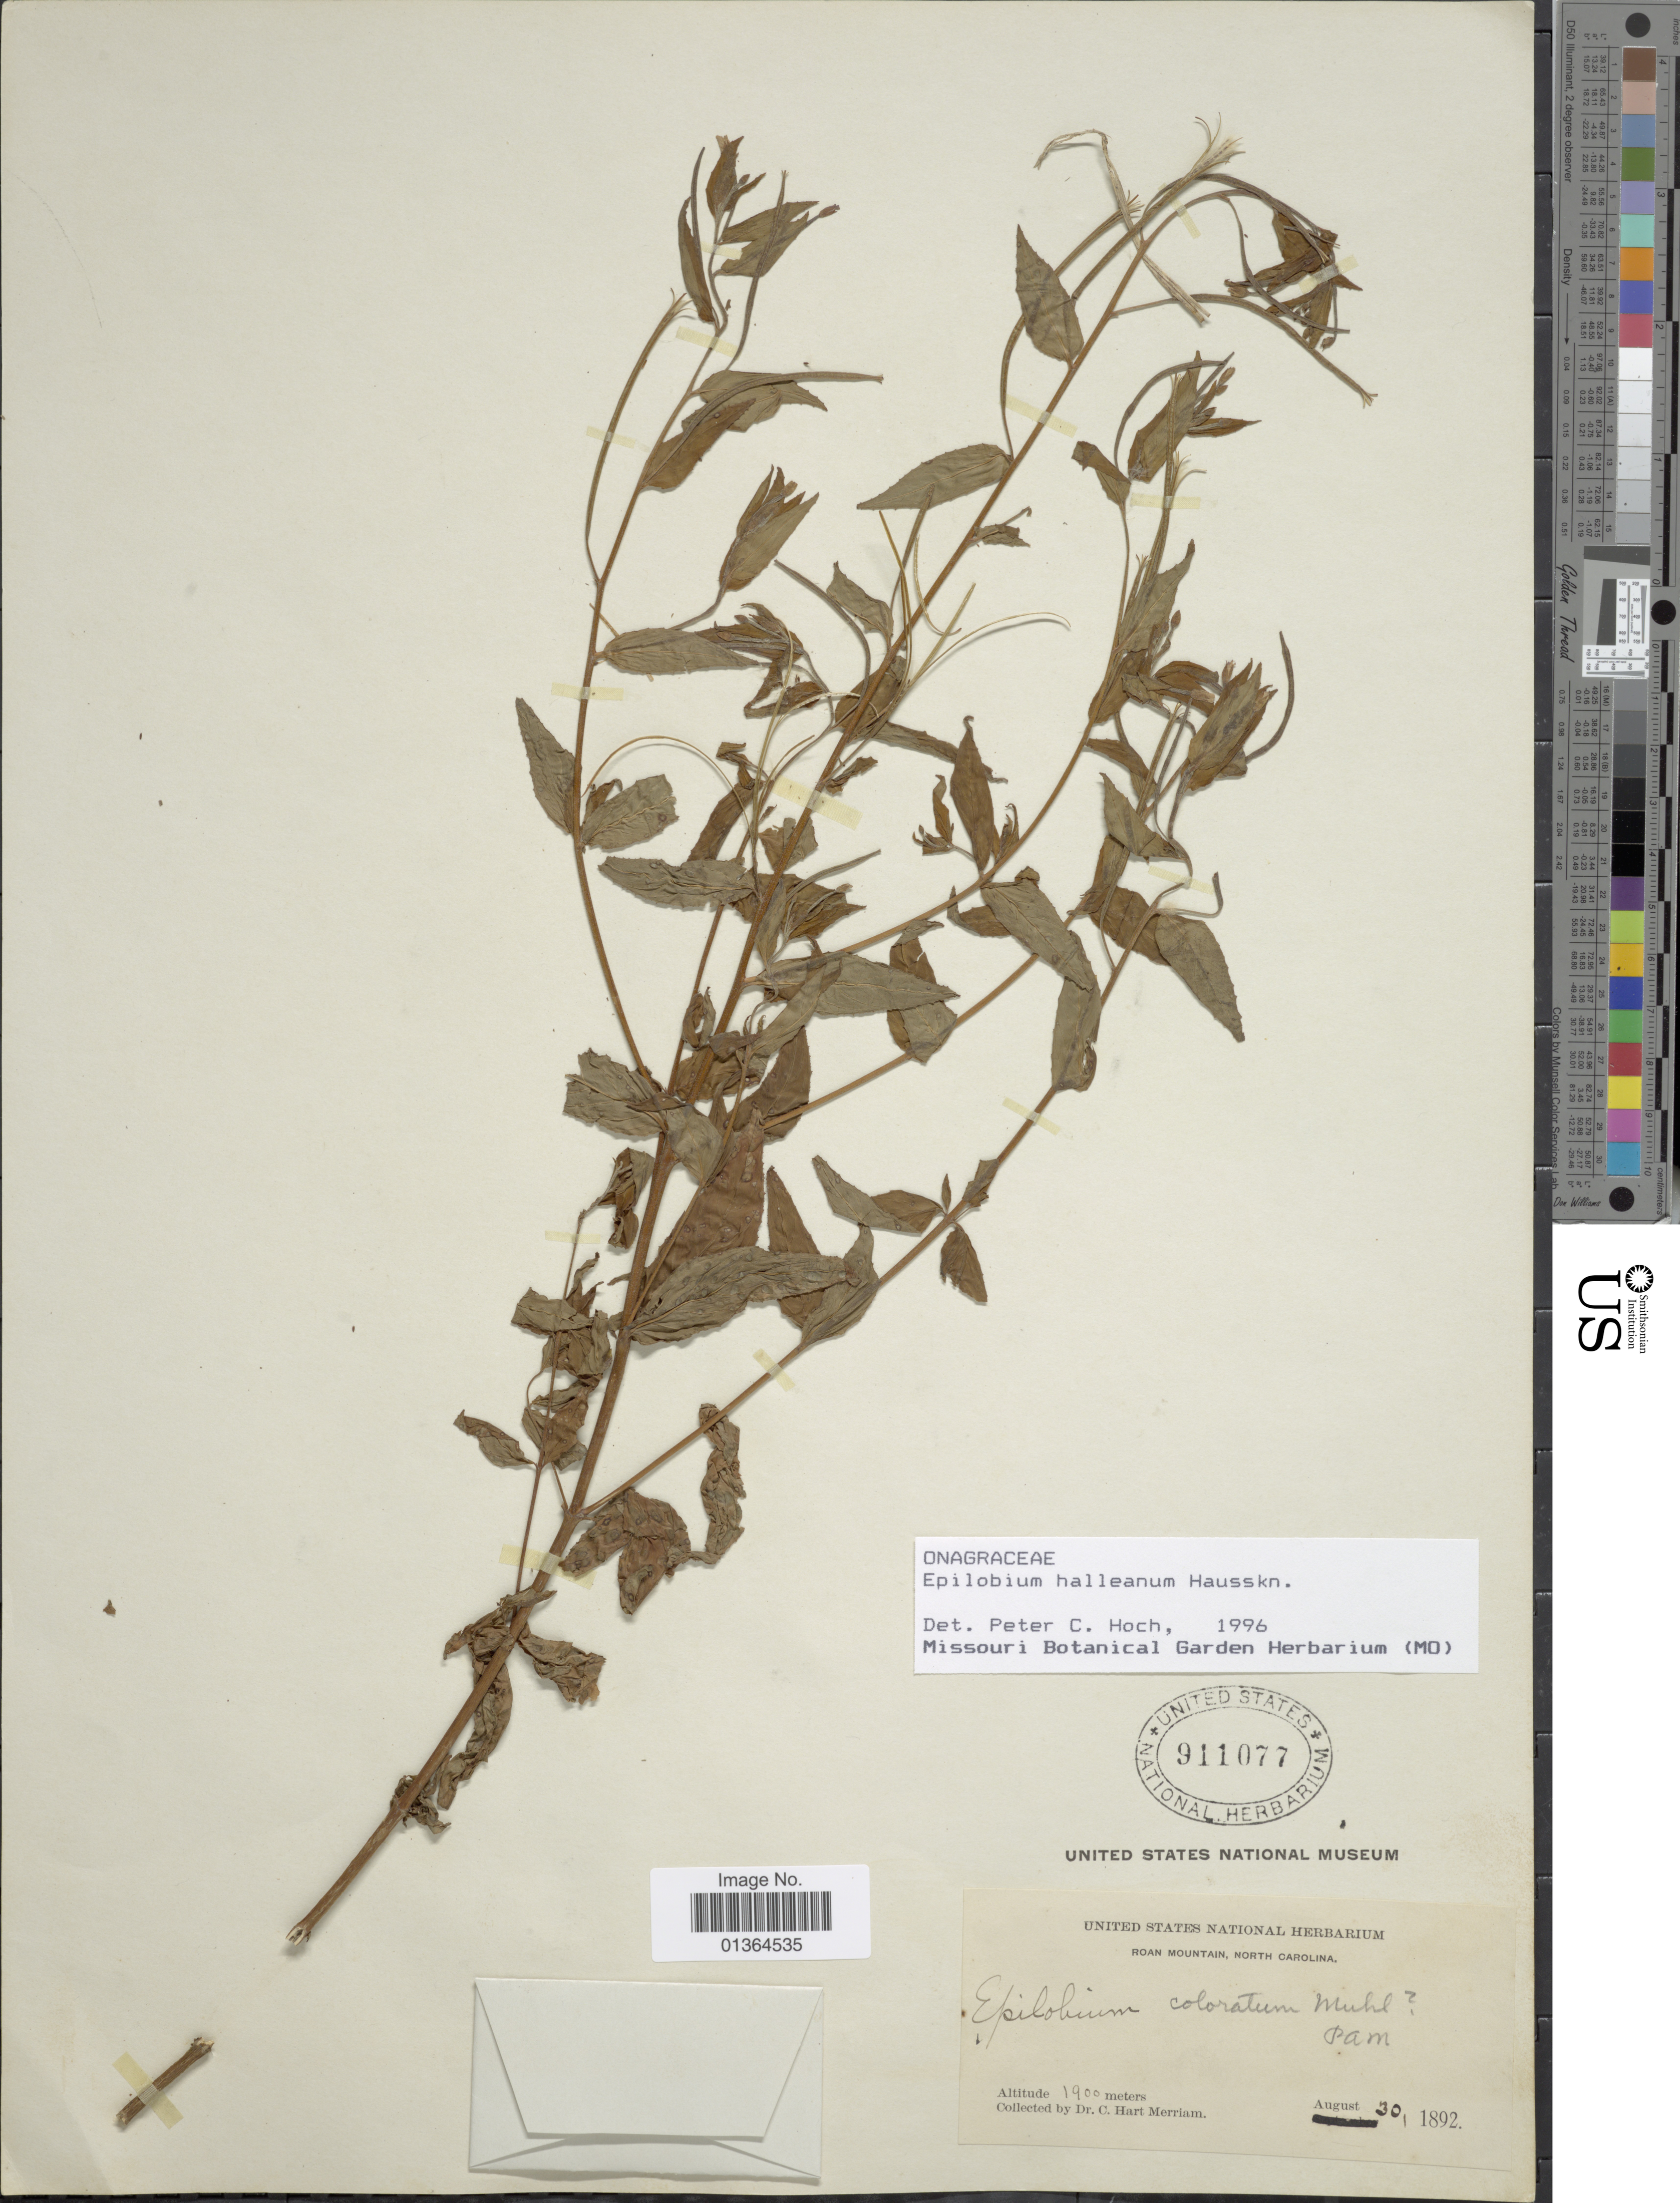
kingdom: Plantae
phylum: Tracheophyta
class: Magnoliopsida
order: Myrtales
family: Onagraceae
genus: Epilobium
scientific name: Epilobium hallianum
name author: Hausskn.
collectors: C. Merriam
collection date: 1892-08-30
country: United States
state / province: North Carolina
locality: Roan Mountain.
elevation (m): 1900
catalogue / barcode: US 911077